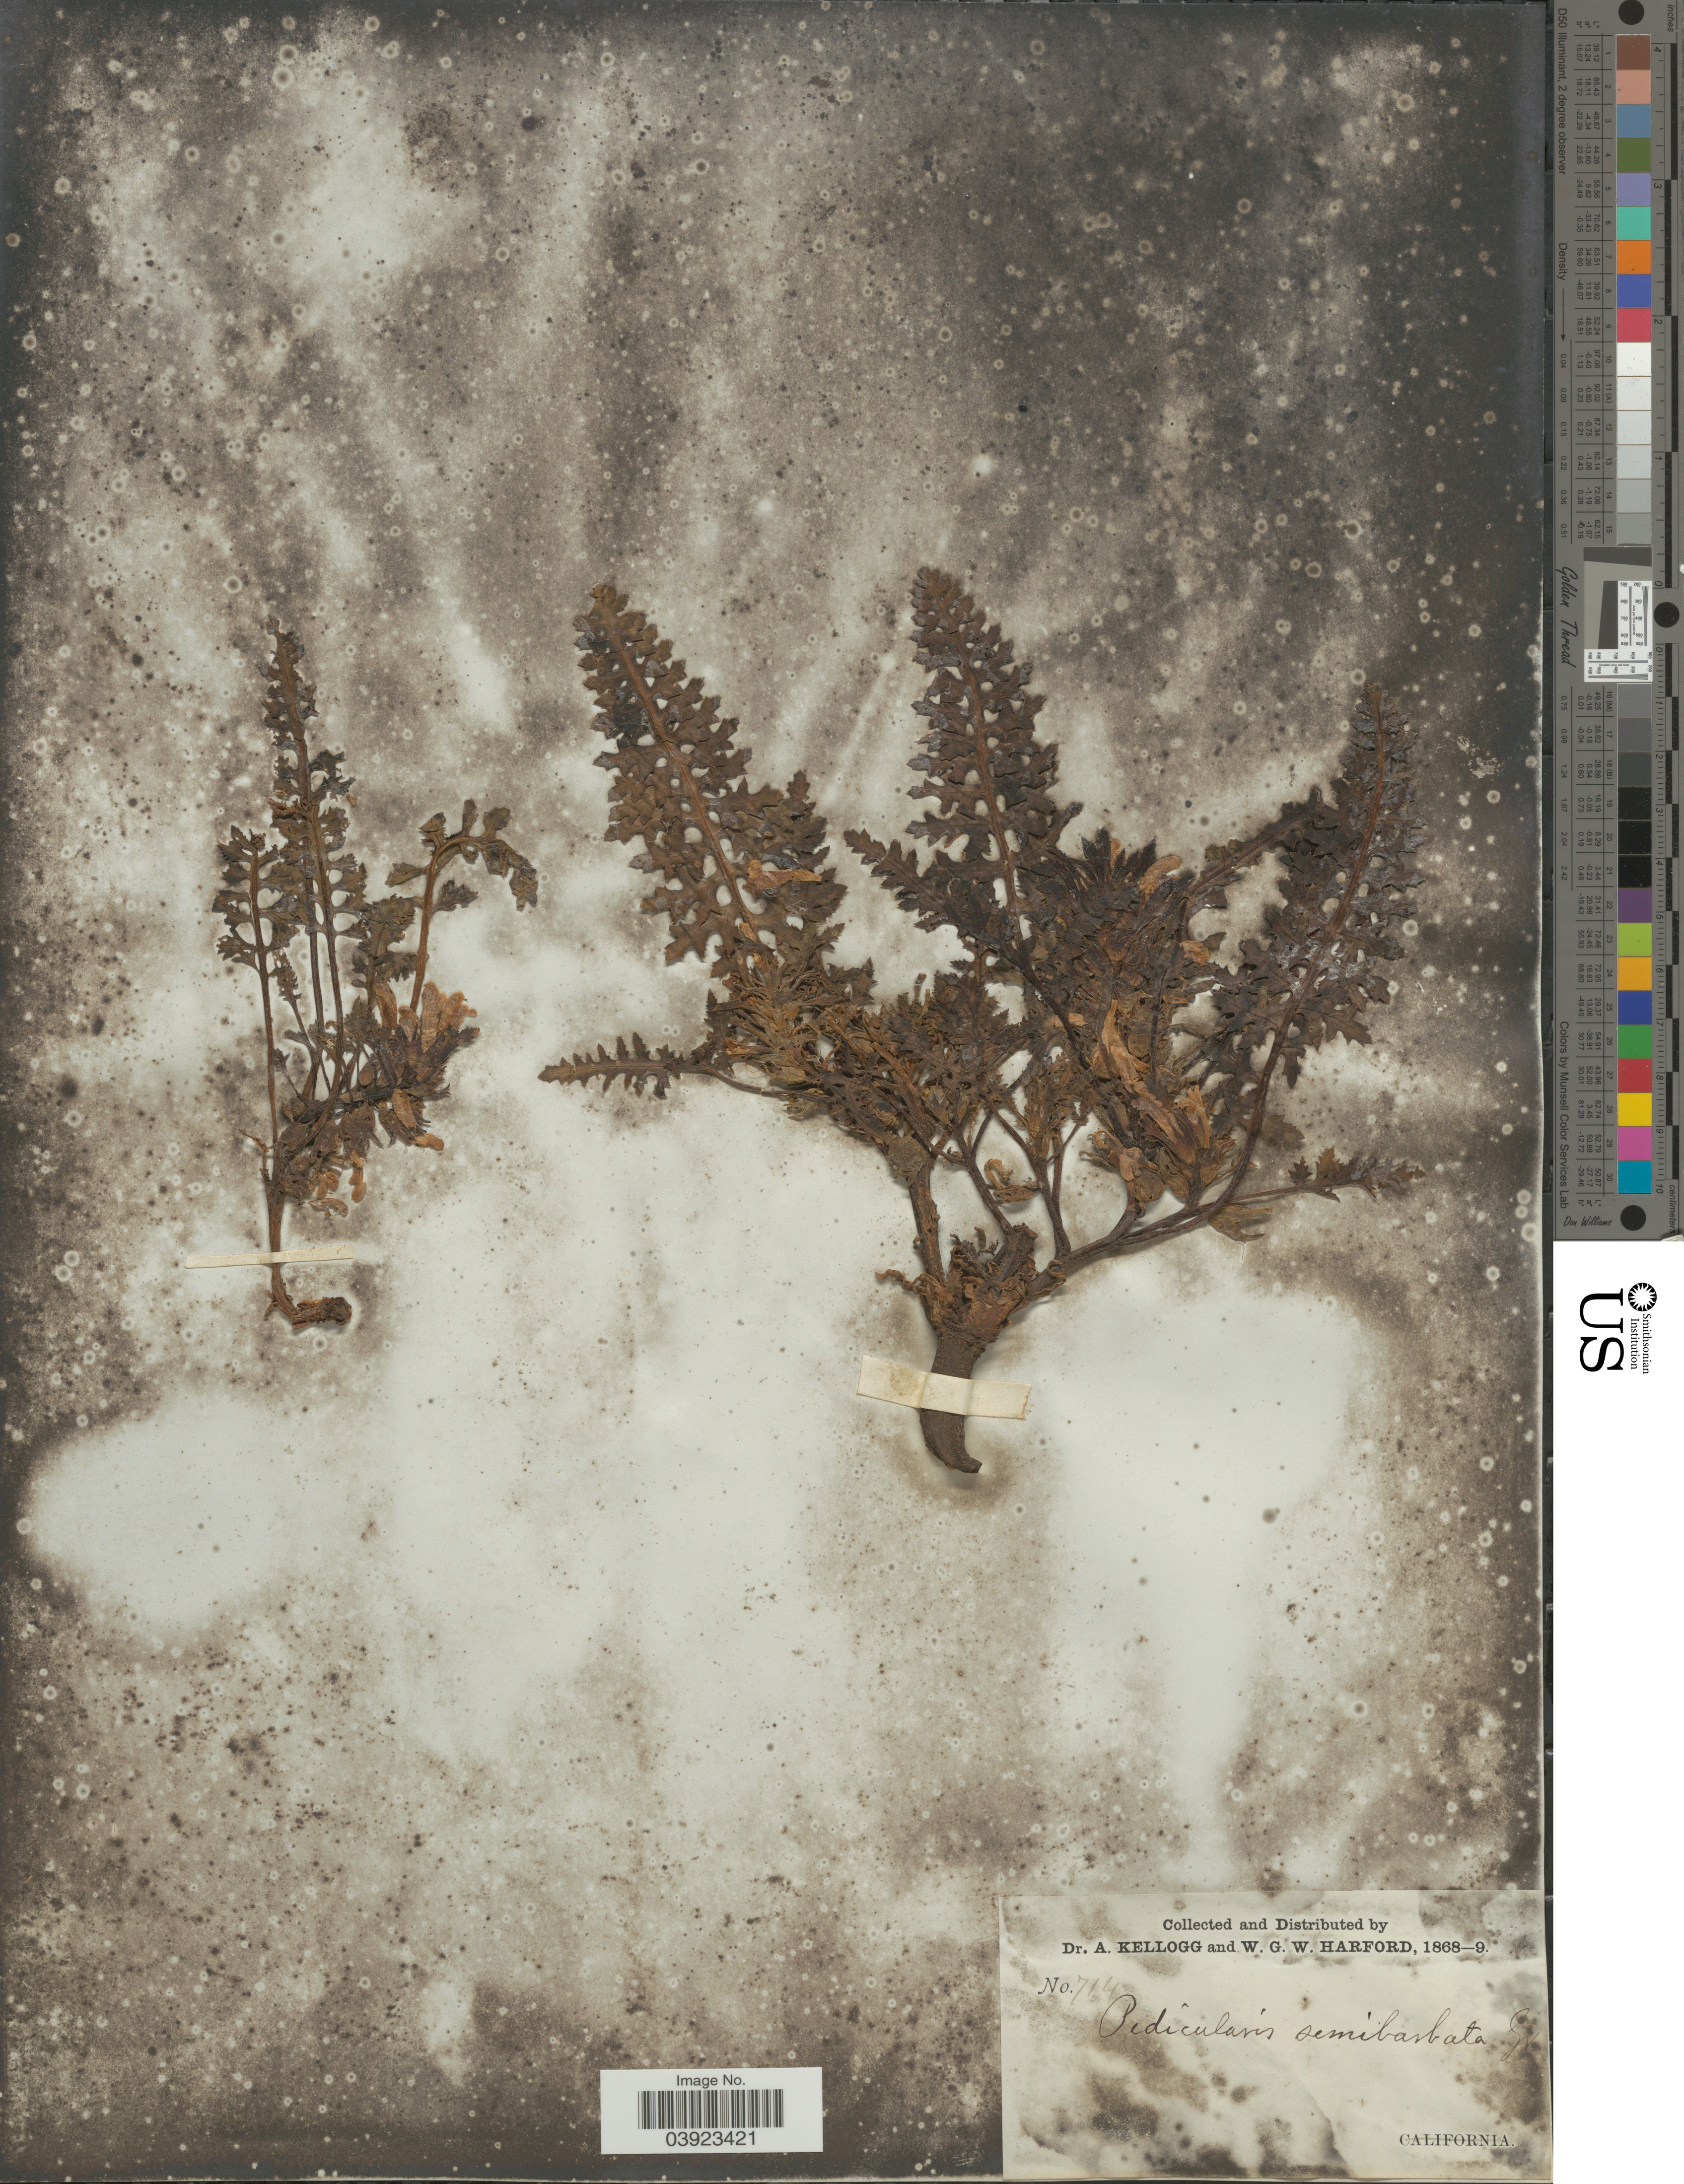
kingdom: Plantae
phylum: Tracheophyta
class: Magnoliopsida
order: Lamiales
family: Orobanchaceae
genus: Pedicularis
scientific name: Pedicularis semibarbata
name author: A. Gray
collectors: A. Kellogg & W. G. W. Harford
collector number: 714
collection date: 1868/1869